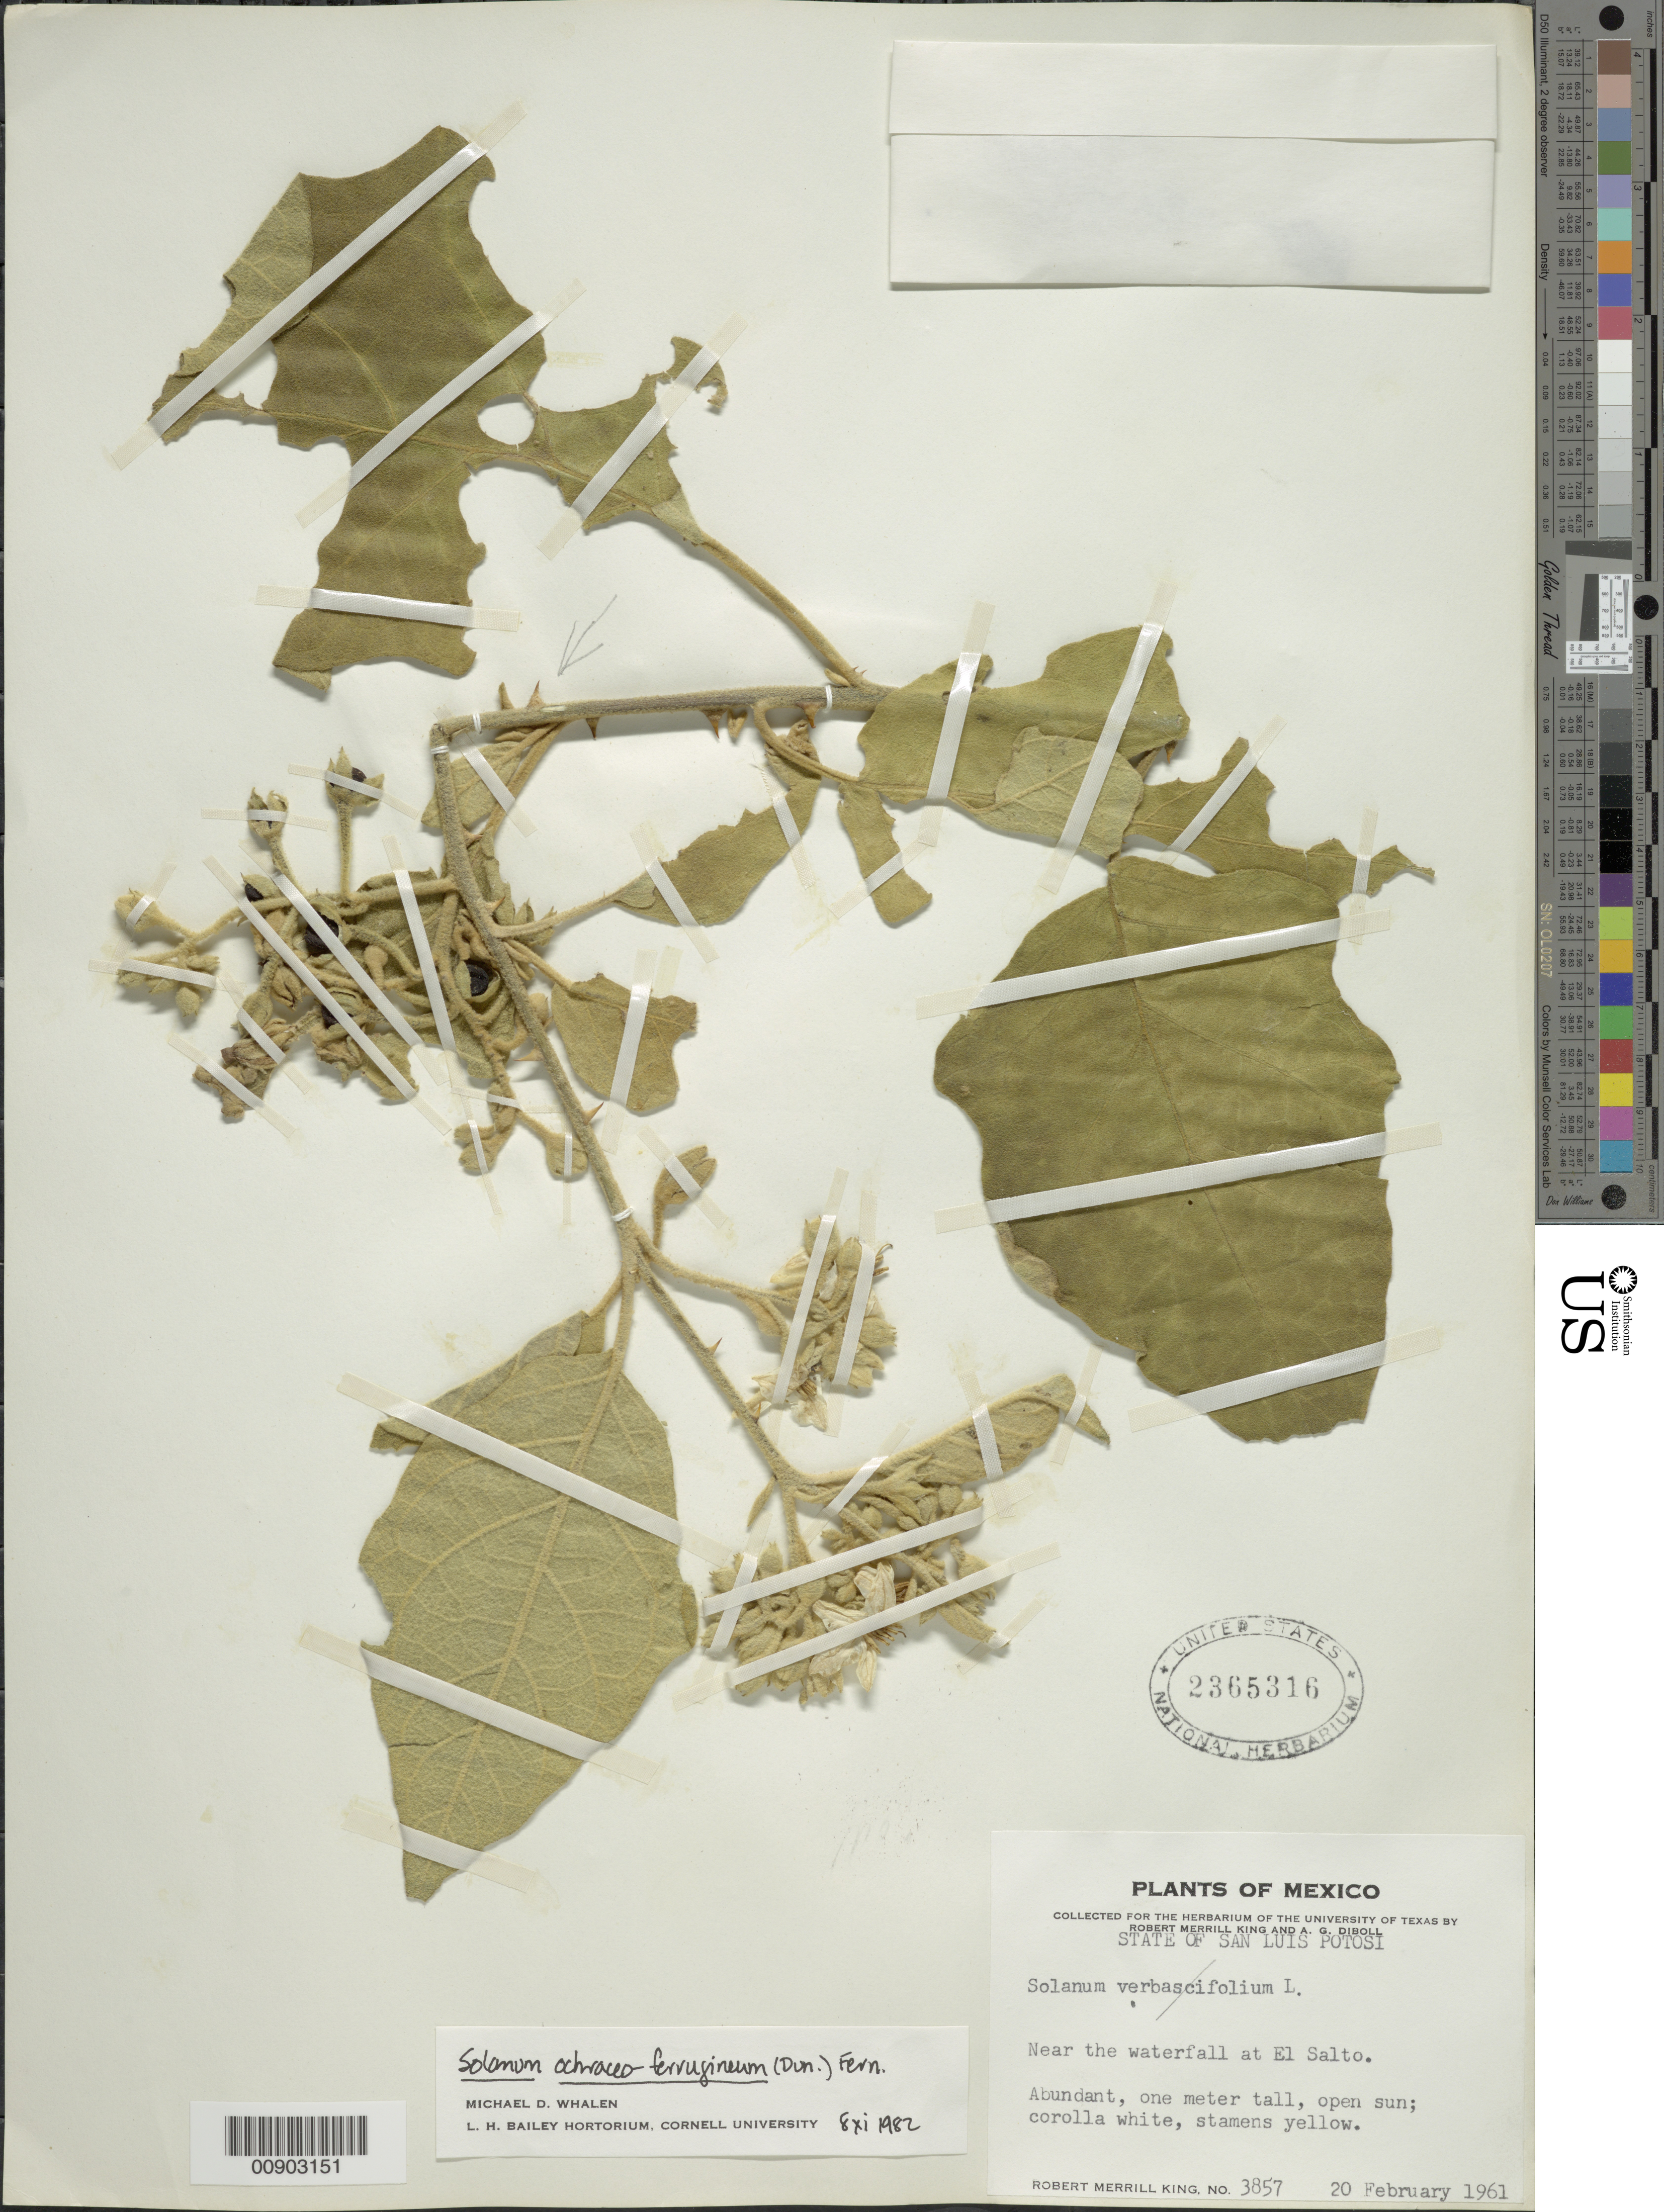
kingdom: Plantae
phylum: Tracheophyta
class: Magnoliopsida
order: Solanales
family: Solanaceae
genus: Solanum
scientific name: Solanum ochraceo-ferrugineum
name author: (Dunal) Fernald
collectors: R. M. King & A. Diboll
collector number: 3857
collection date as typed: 20 Feb 1961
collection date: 1961-02-20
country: Mexico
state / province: San Luis Potosí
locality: Near the waterfall at El Salto, San Luis Potosí.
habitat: Open sun.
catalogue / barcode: US 2365316